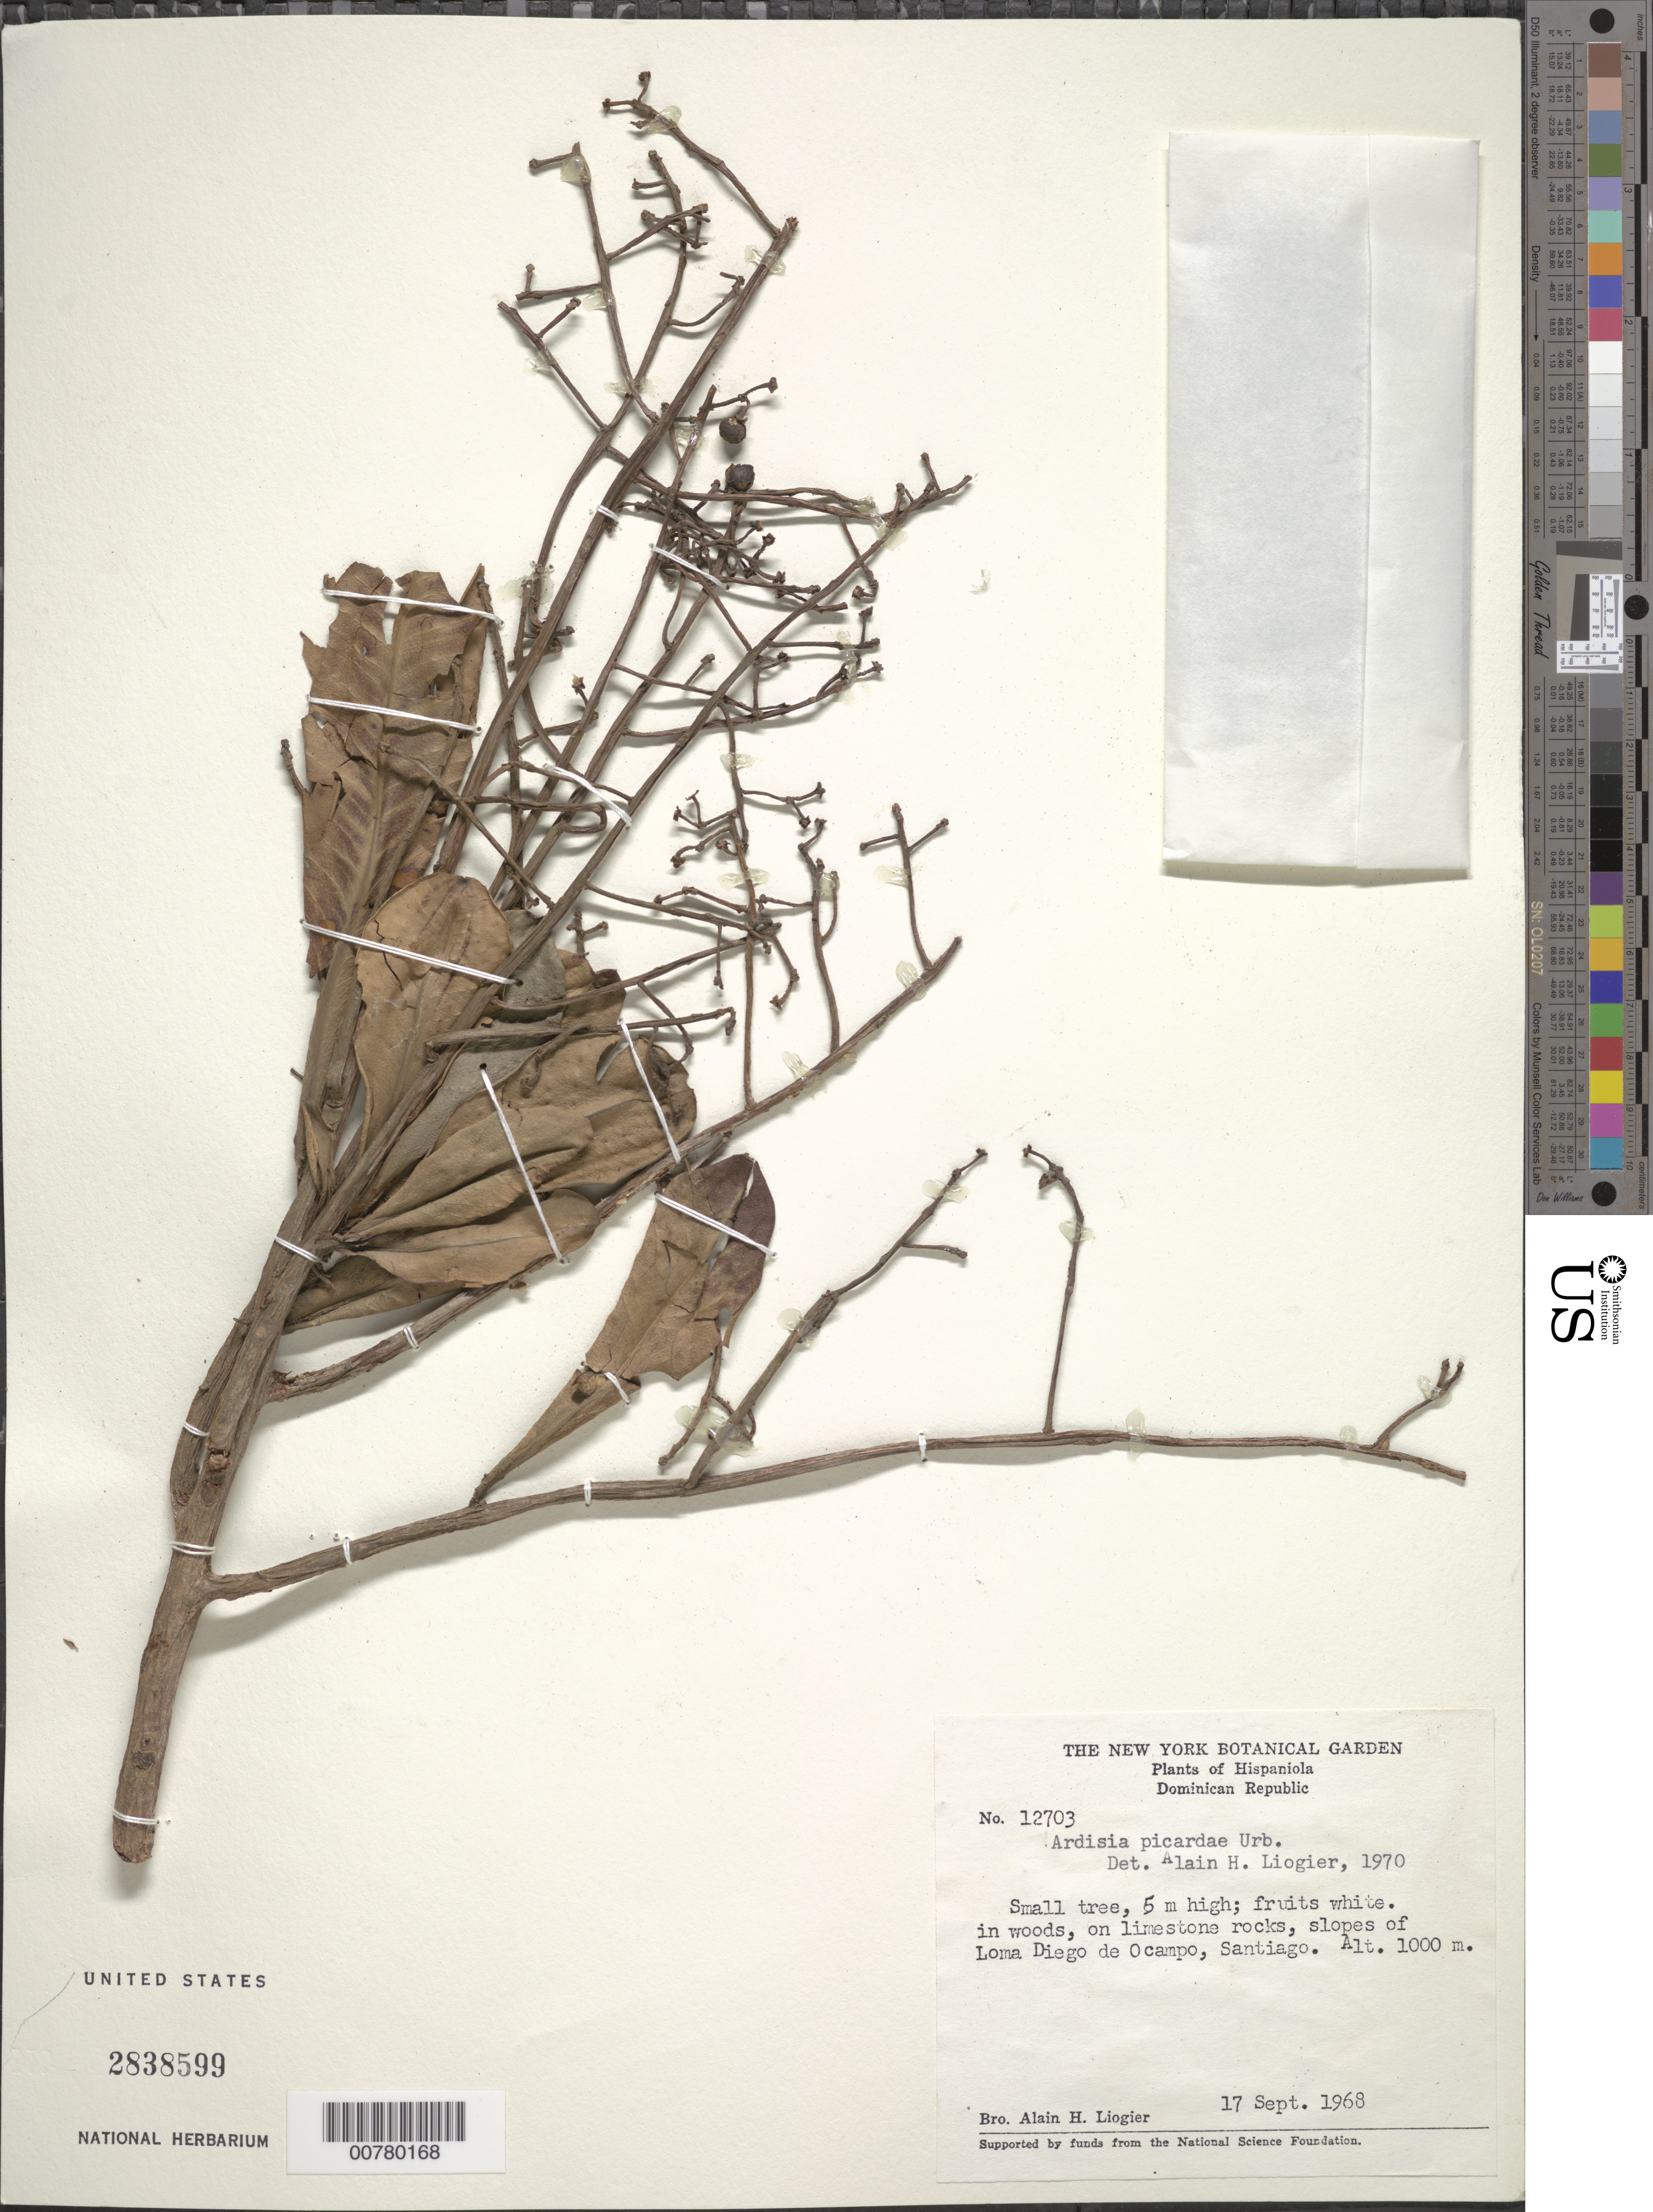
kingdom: Plantae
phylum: Tracheophyta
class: Magnoliopsida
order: Ericales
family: Primulaceae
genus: Ardisia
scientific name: Ardisia picardae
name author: Urb.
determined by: Liogier, Alain H.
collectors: A. H. Liogier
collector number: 12703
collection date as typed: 17 Sep 1968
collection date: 1968-09-17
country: Dominican Republic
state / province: Santiago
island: Hispaniola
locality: Slopes of Loma Diego de Ocampo.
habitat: In woods, on limestone rocks.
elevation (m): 1000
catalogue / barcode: US 2838599